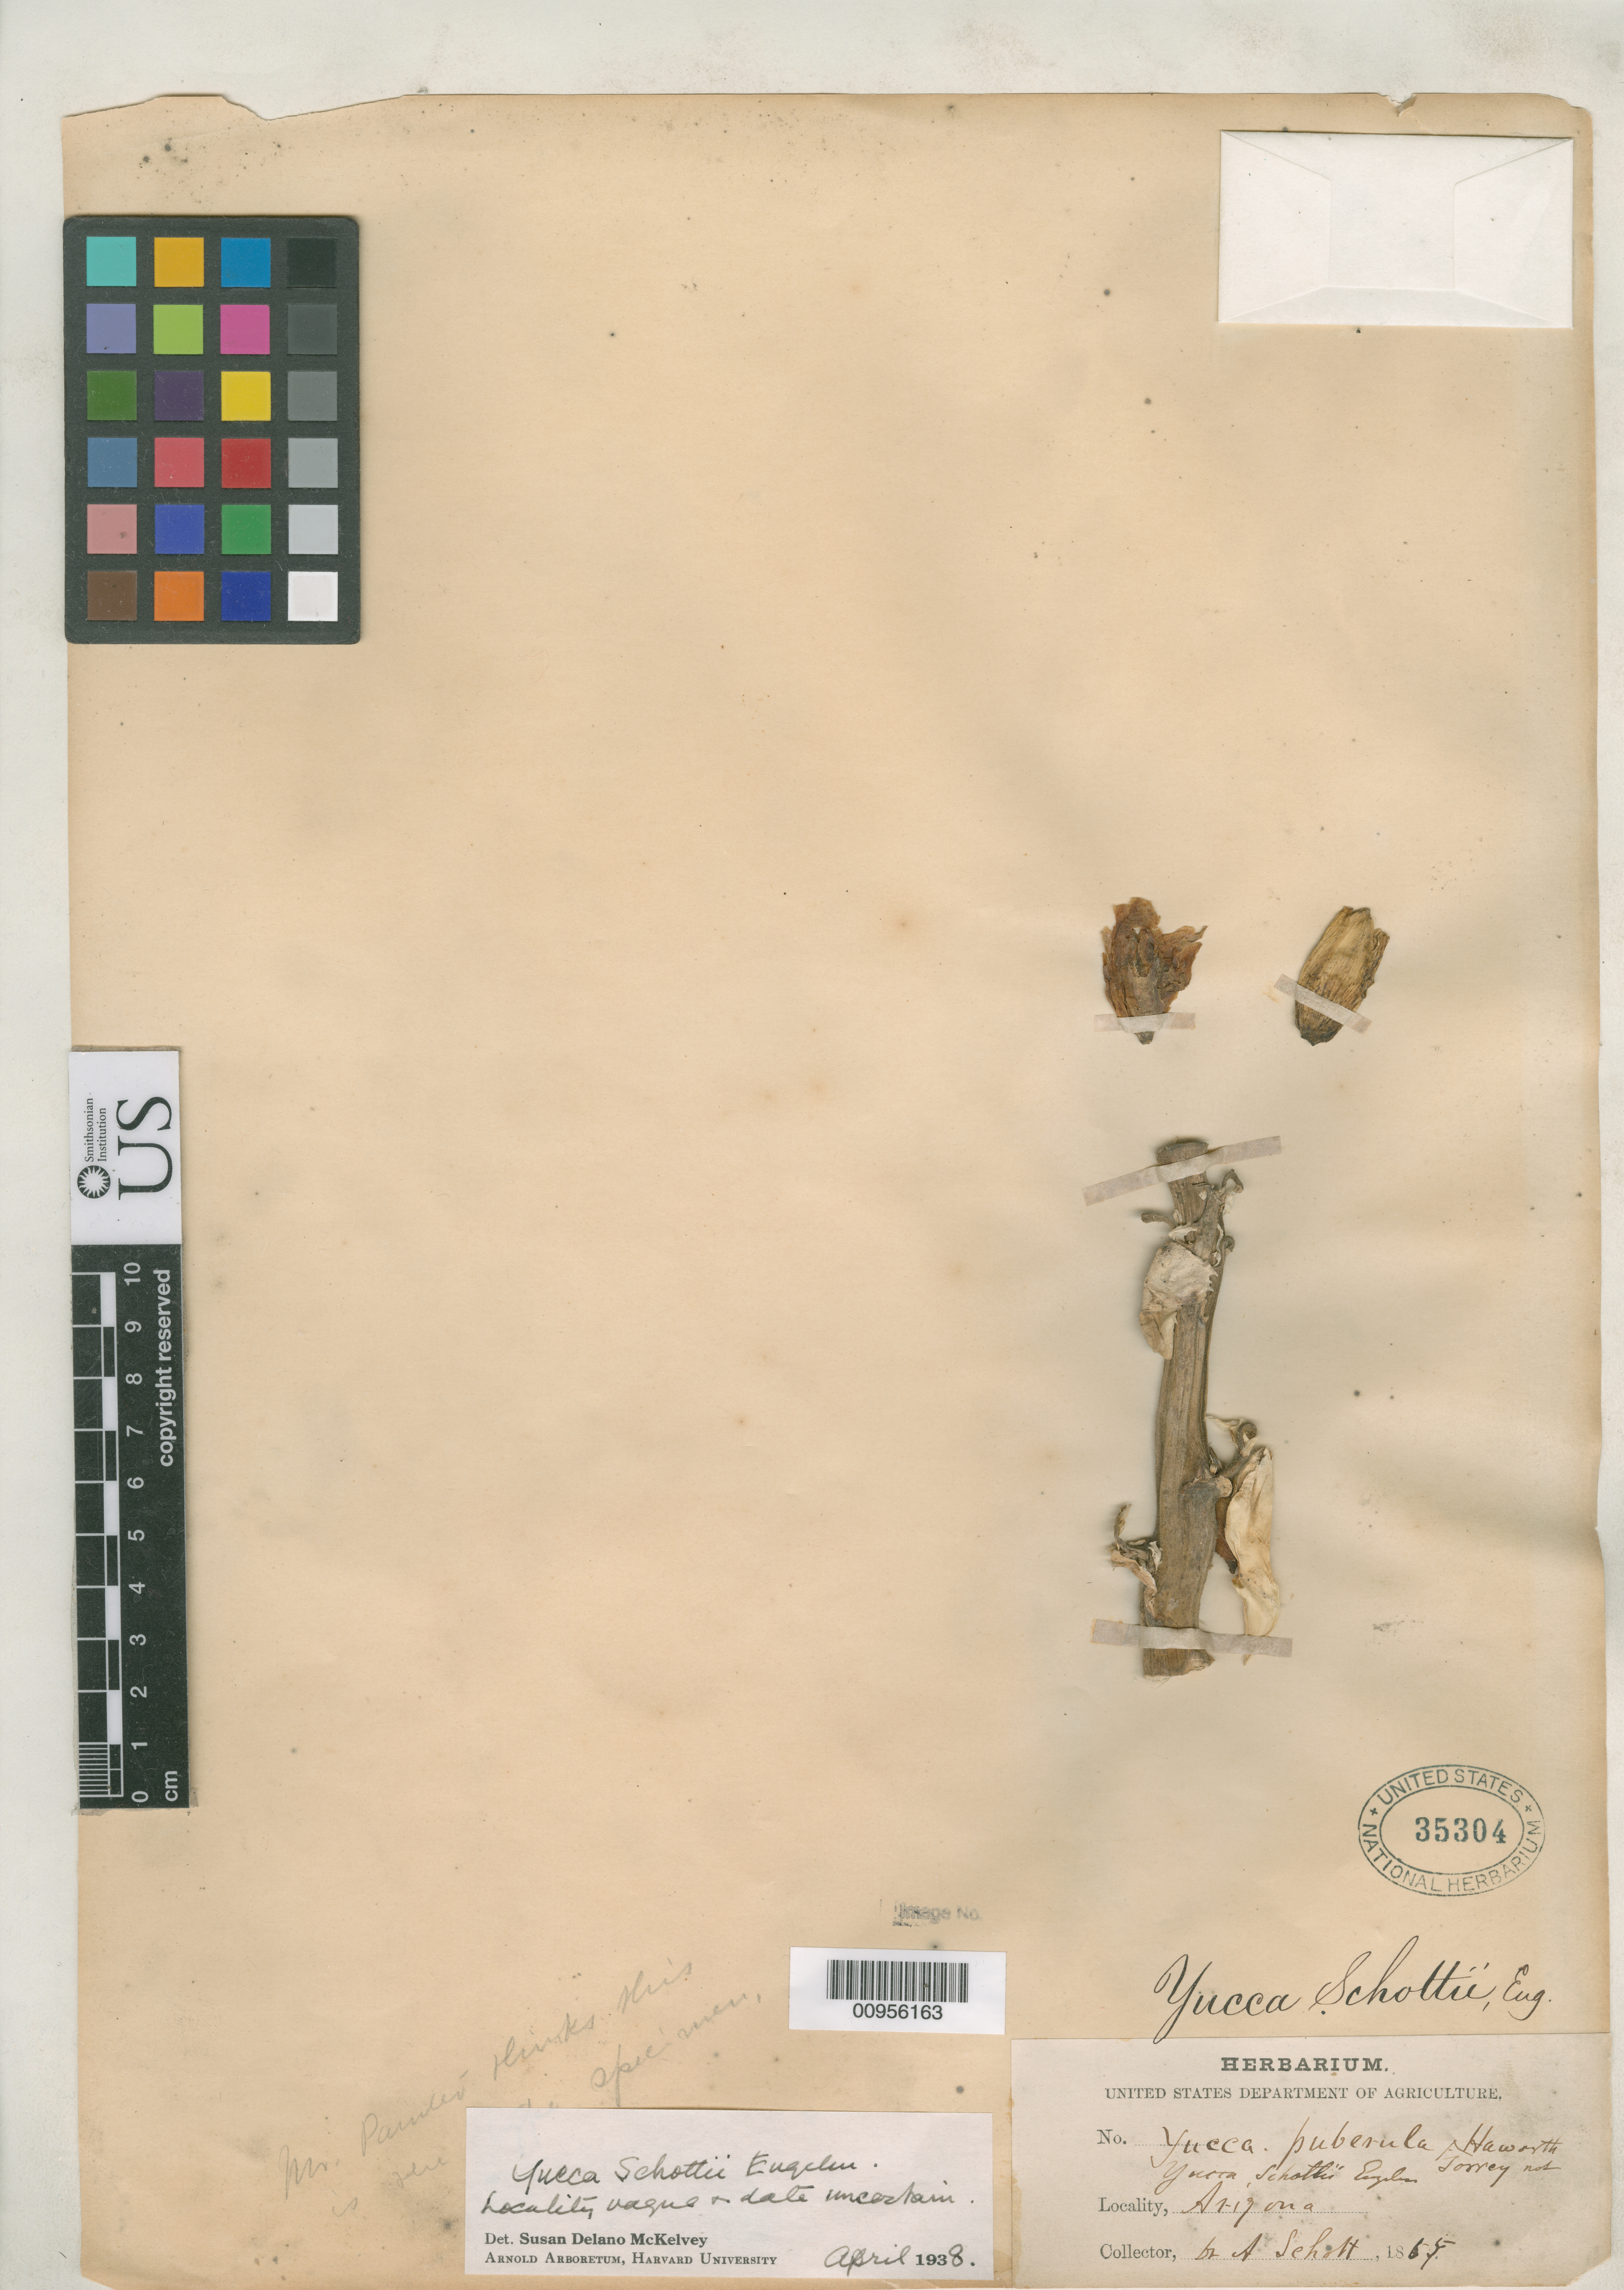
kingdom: Plantae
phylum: Tracheophyta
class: Liliopsida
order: Asparagales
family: Asparagaceae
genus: Yucca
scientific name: Yucca schottii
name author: Engelm.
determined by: McKelvey, S. A.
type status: Possible Isolectotype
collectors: A. C. V. Schott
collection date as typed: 1855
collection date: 1855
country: United States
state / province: Arizona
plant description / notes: This US sheet "perhaps formed part of the original collection" (McKelvey 1938).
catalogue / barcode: US 35304